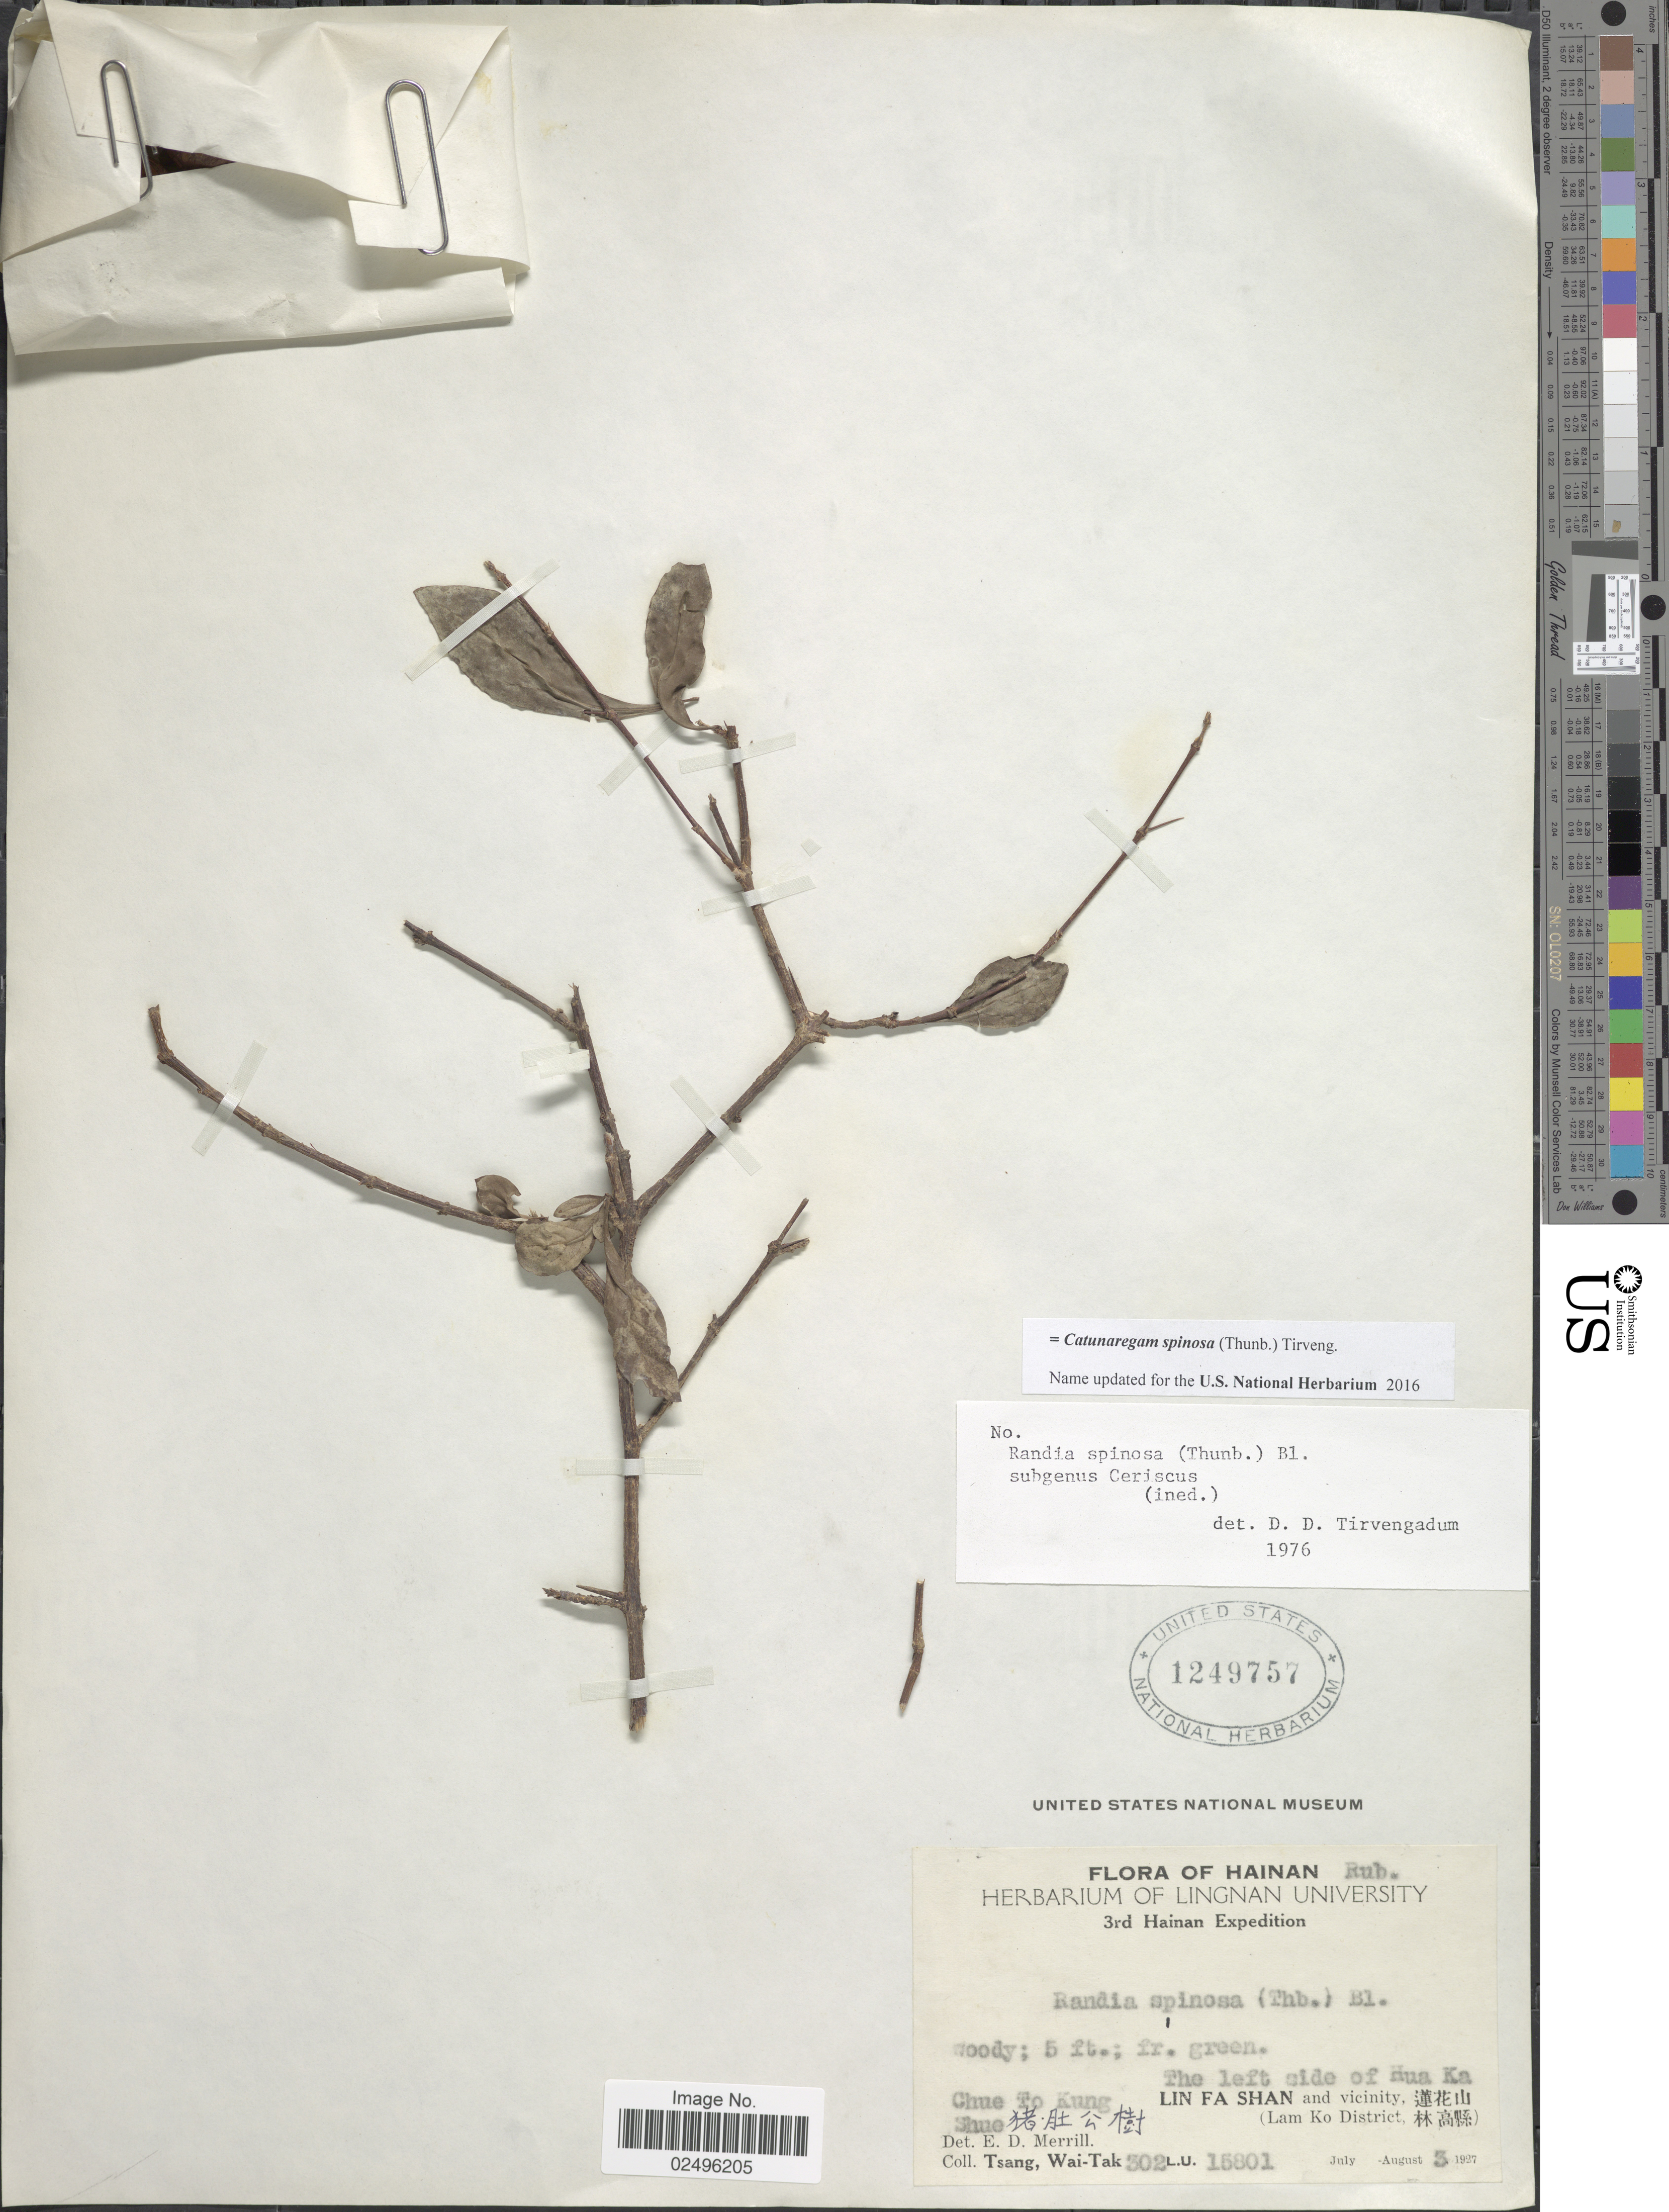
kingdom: Plantae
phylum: Tracheophyta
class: Magnoliopsida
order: Gentianales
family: Rubiaceae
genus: Catunaregam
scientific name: Catunaregam spinosa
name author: (Thunb.) Tirveng.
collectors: W. T. Tsang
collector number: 302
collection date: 1927-08-03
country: China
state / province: Hainan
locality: The left side of Hua Ka. Chue To Kung Shue. Lin Fa Shan and vicinity (Lam Ko District)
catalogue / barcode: US 1249757